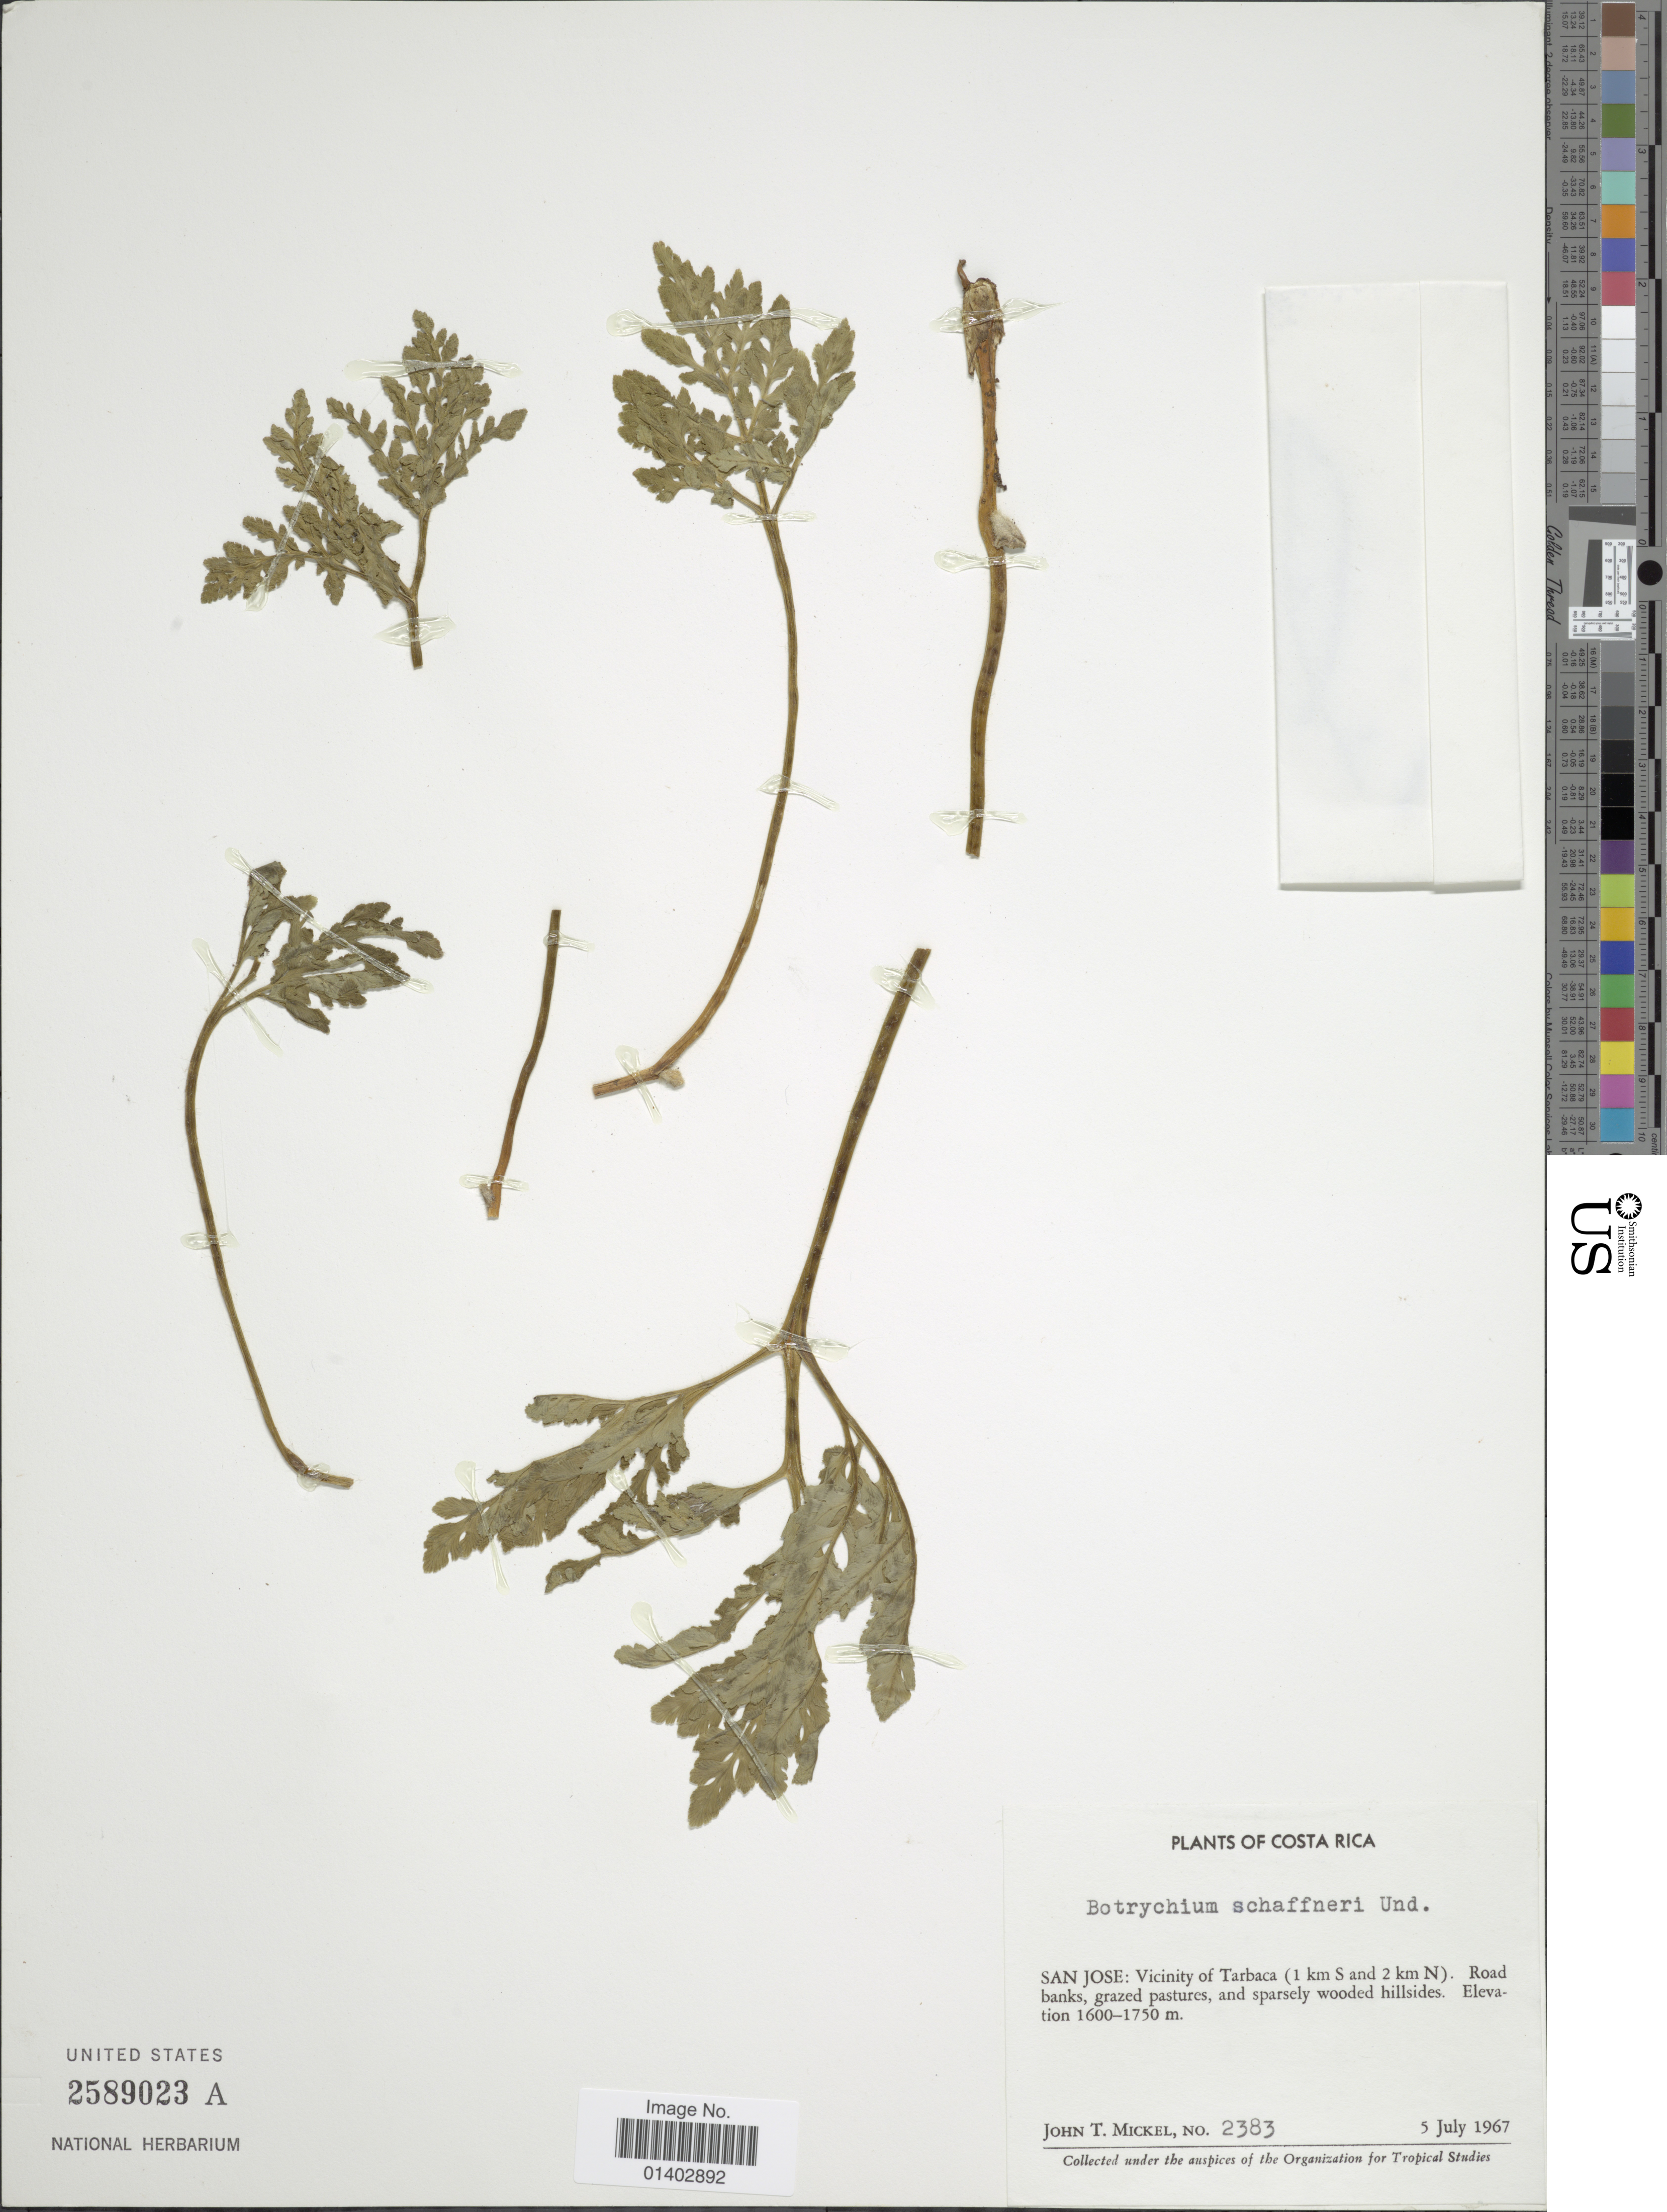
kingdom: Plantae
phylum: Tracheophyta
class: Polypodiopsida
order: Ophioglossales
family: Ophioglossaceae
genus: Botrychium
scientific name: Botrychium schaffneri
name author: Underw.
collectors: J. T. Mickel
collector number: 2383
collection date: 1967-07-05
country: Costa Rica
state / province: San José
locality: Vicinity of Tarbaca (1 km S and 2 km N). Road banks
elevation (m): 1600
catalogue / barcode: US 2589023A